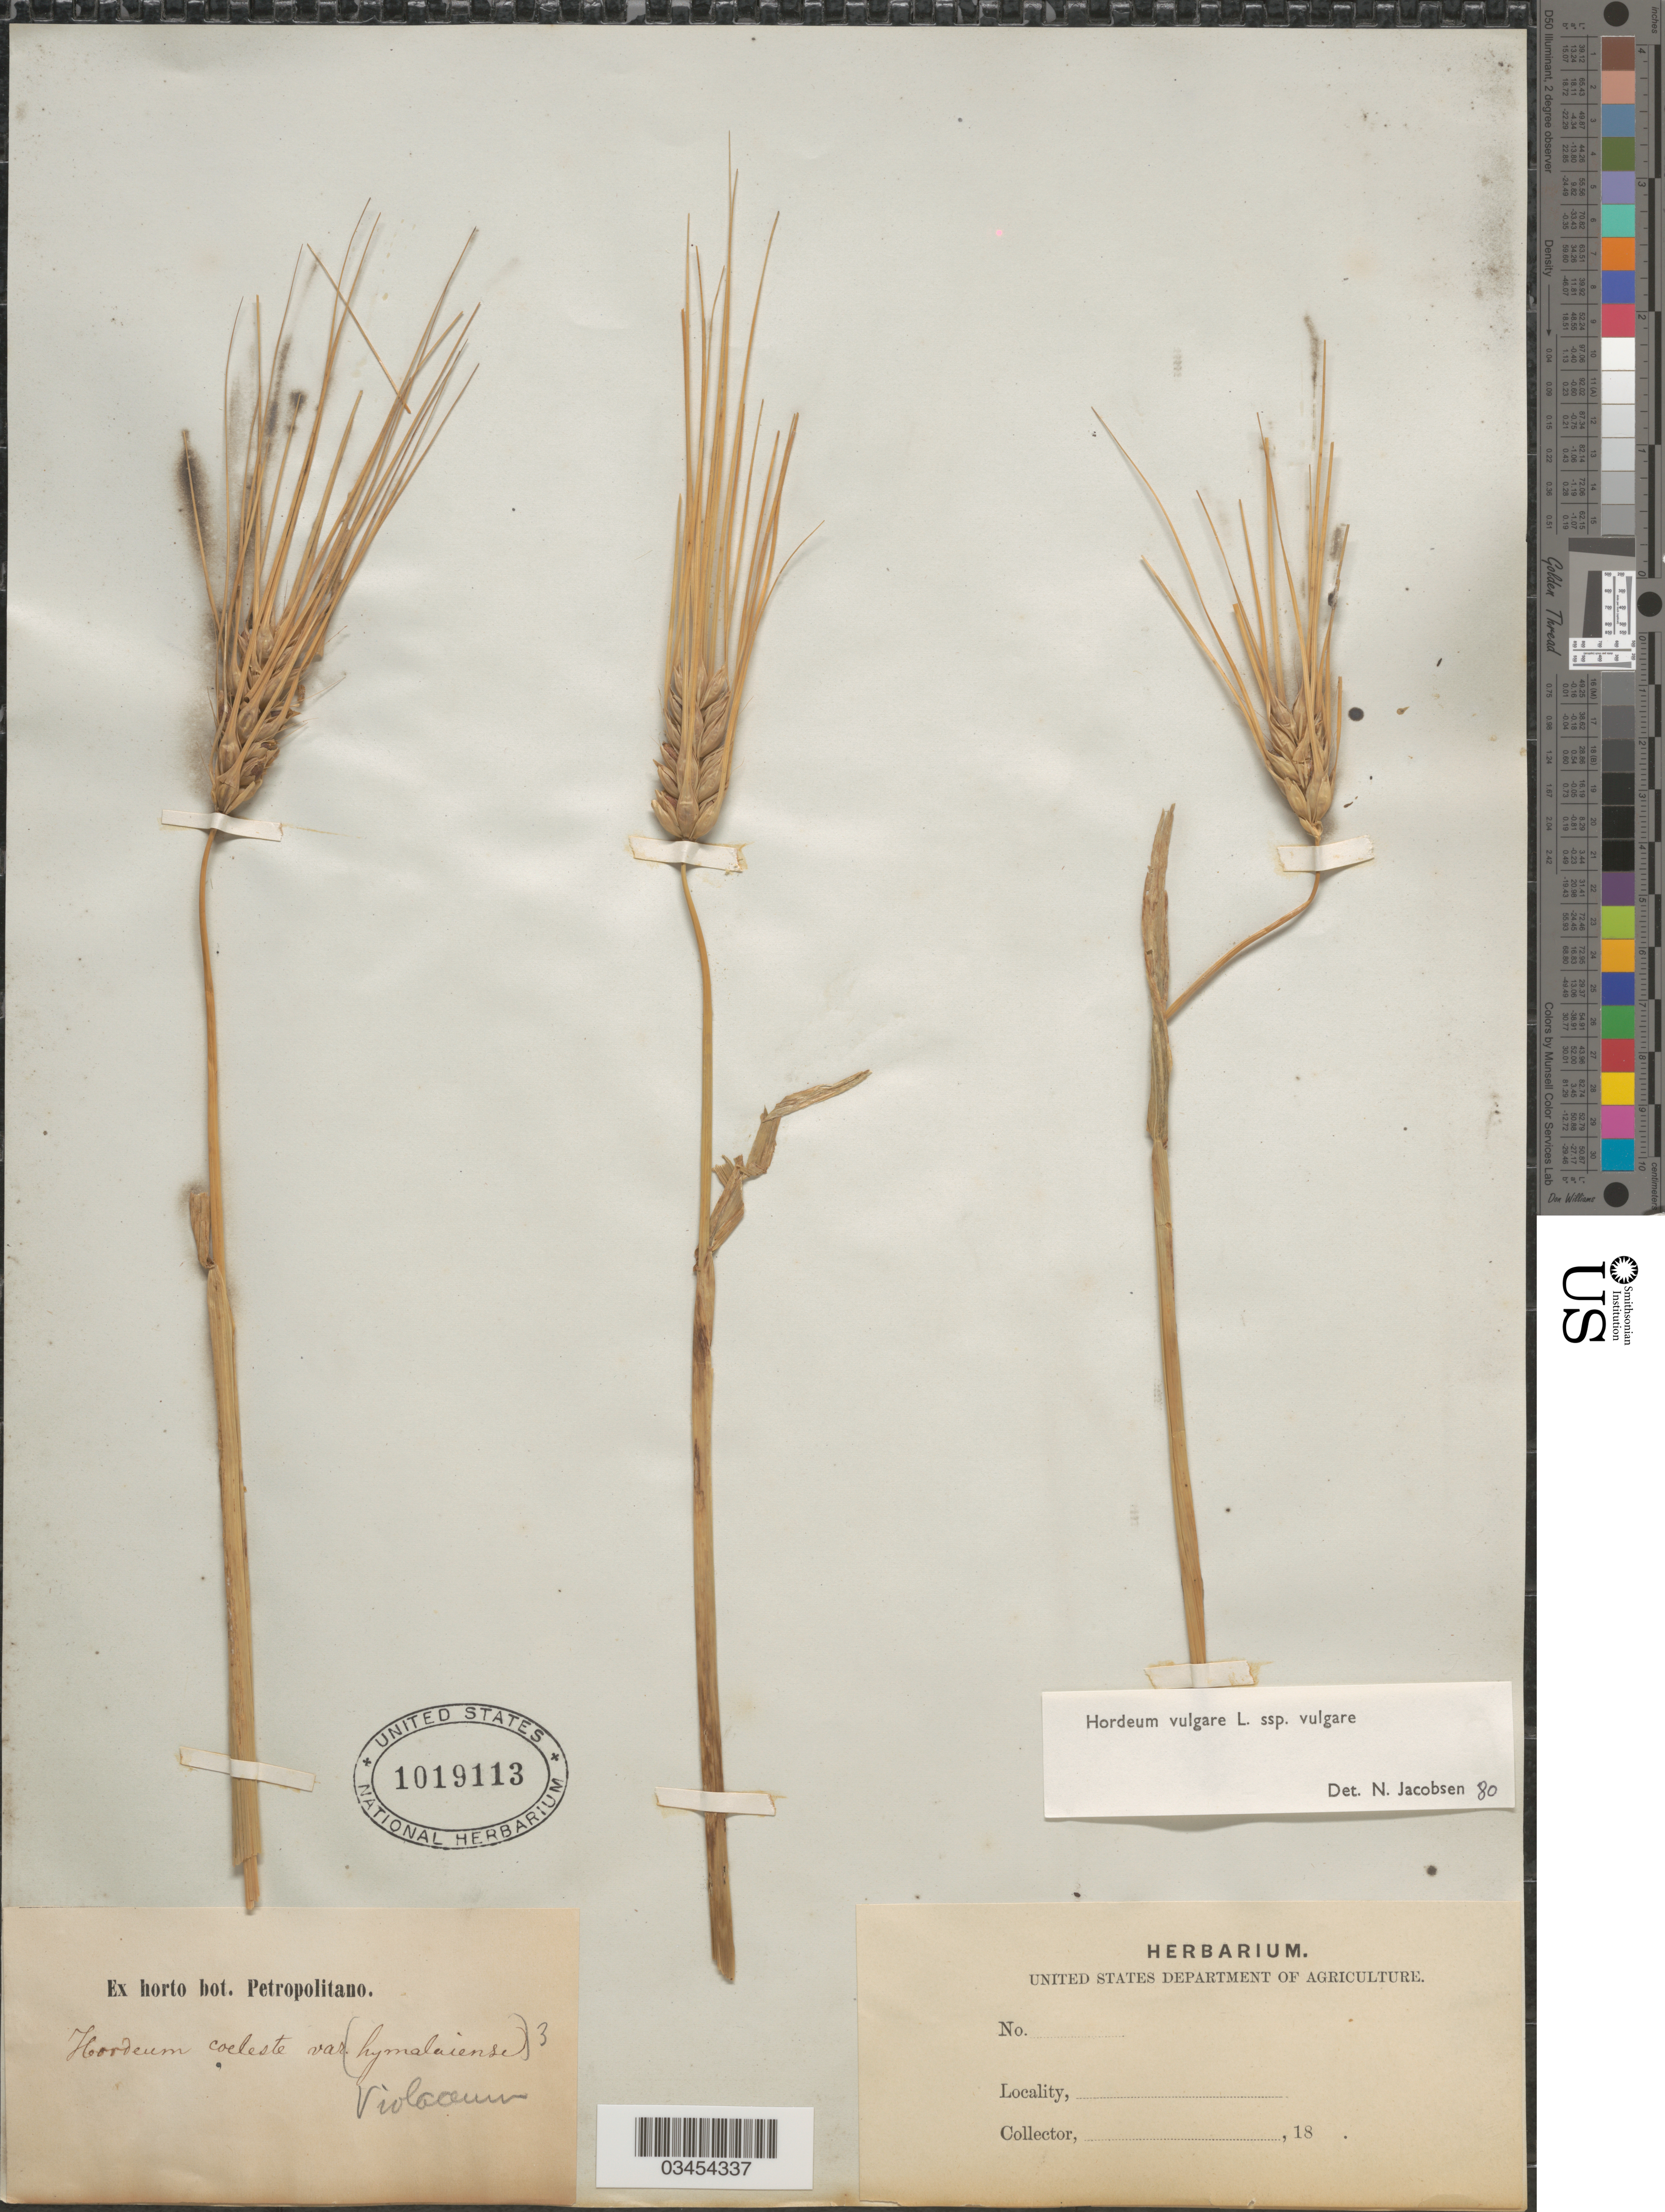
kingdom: Plantae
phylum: Tracheophyta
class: Liliopsida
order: Poales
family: Poaceae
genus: Hordeum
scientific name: Hordeum vulgare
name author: L.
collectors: ex Horto Bot. Petropolitano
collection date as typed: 18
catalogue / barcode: US 1019113